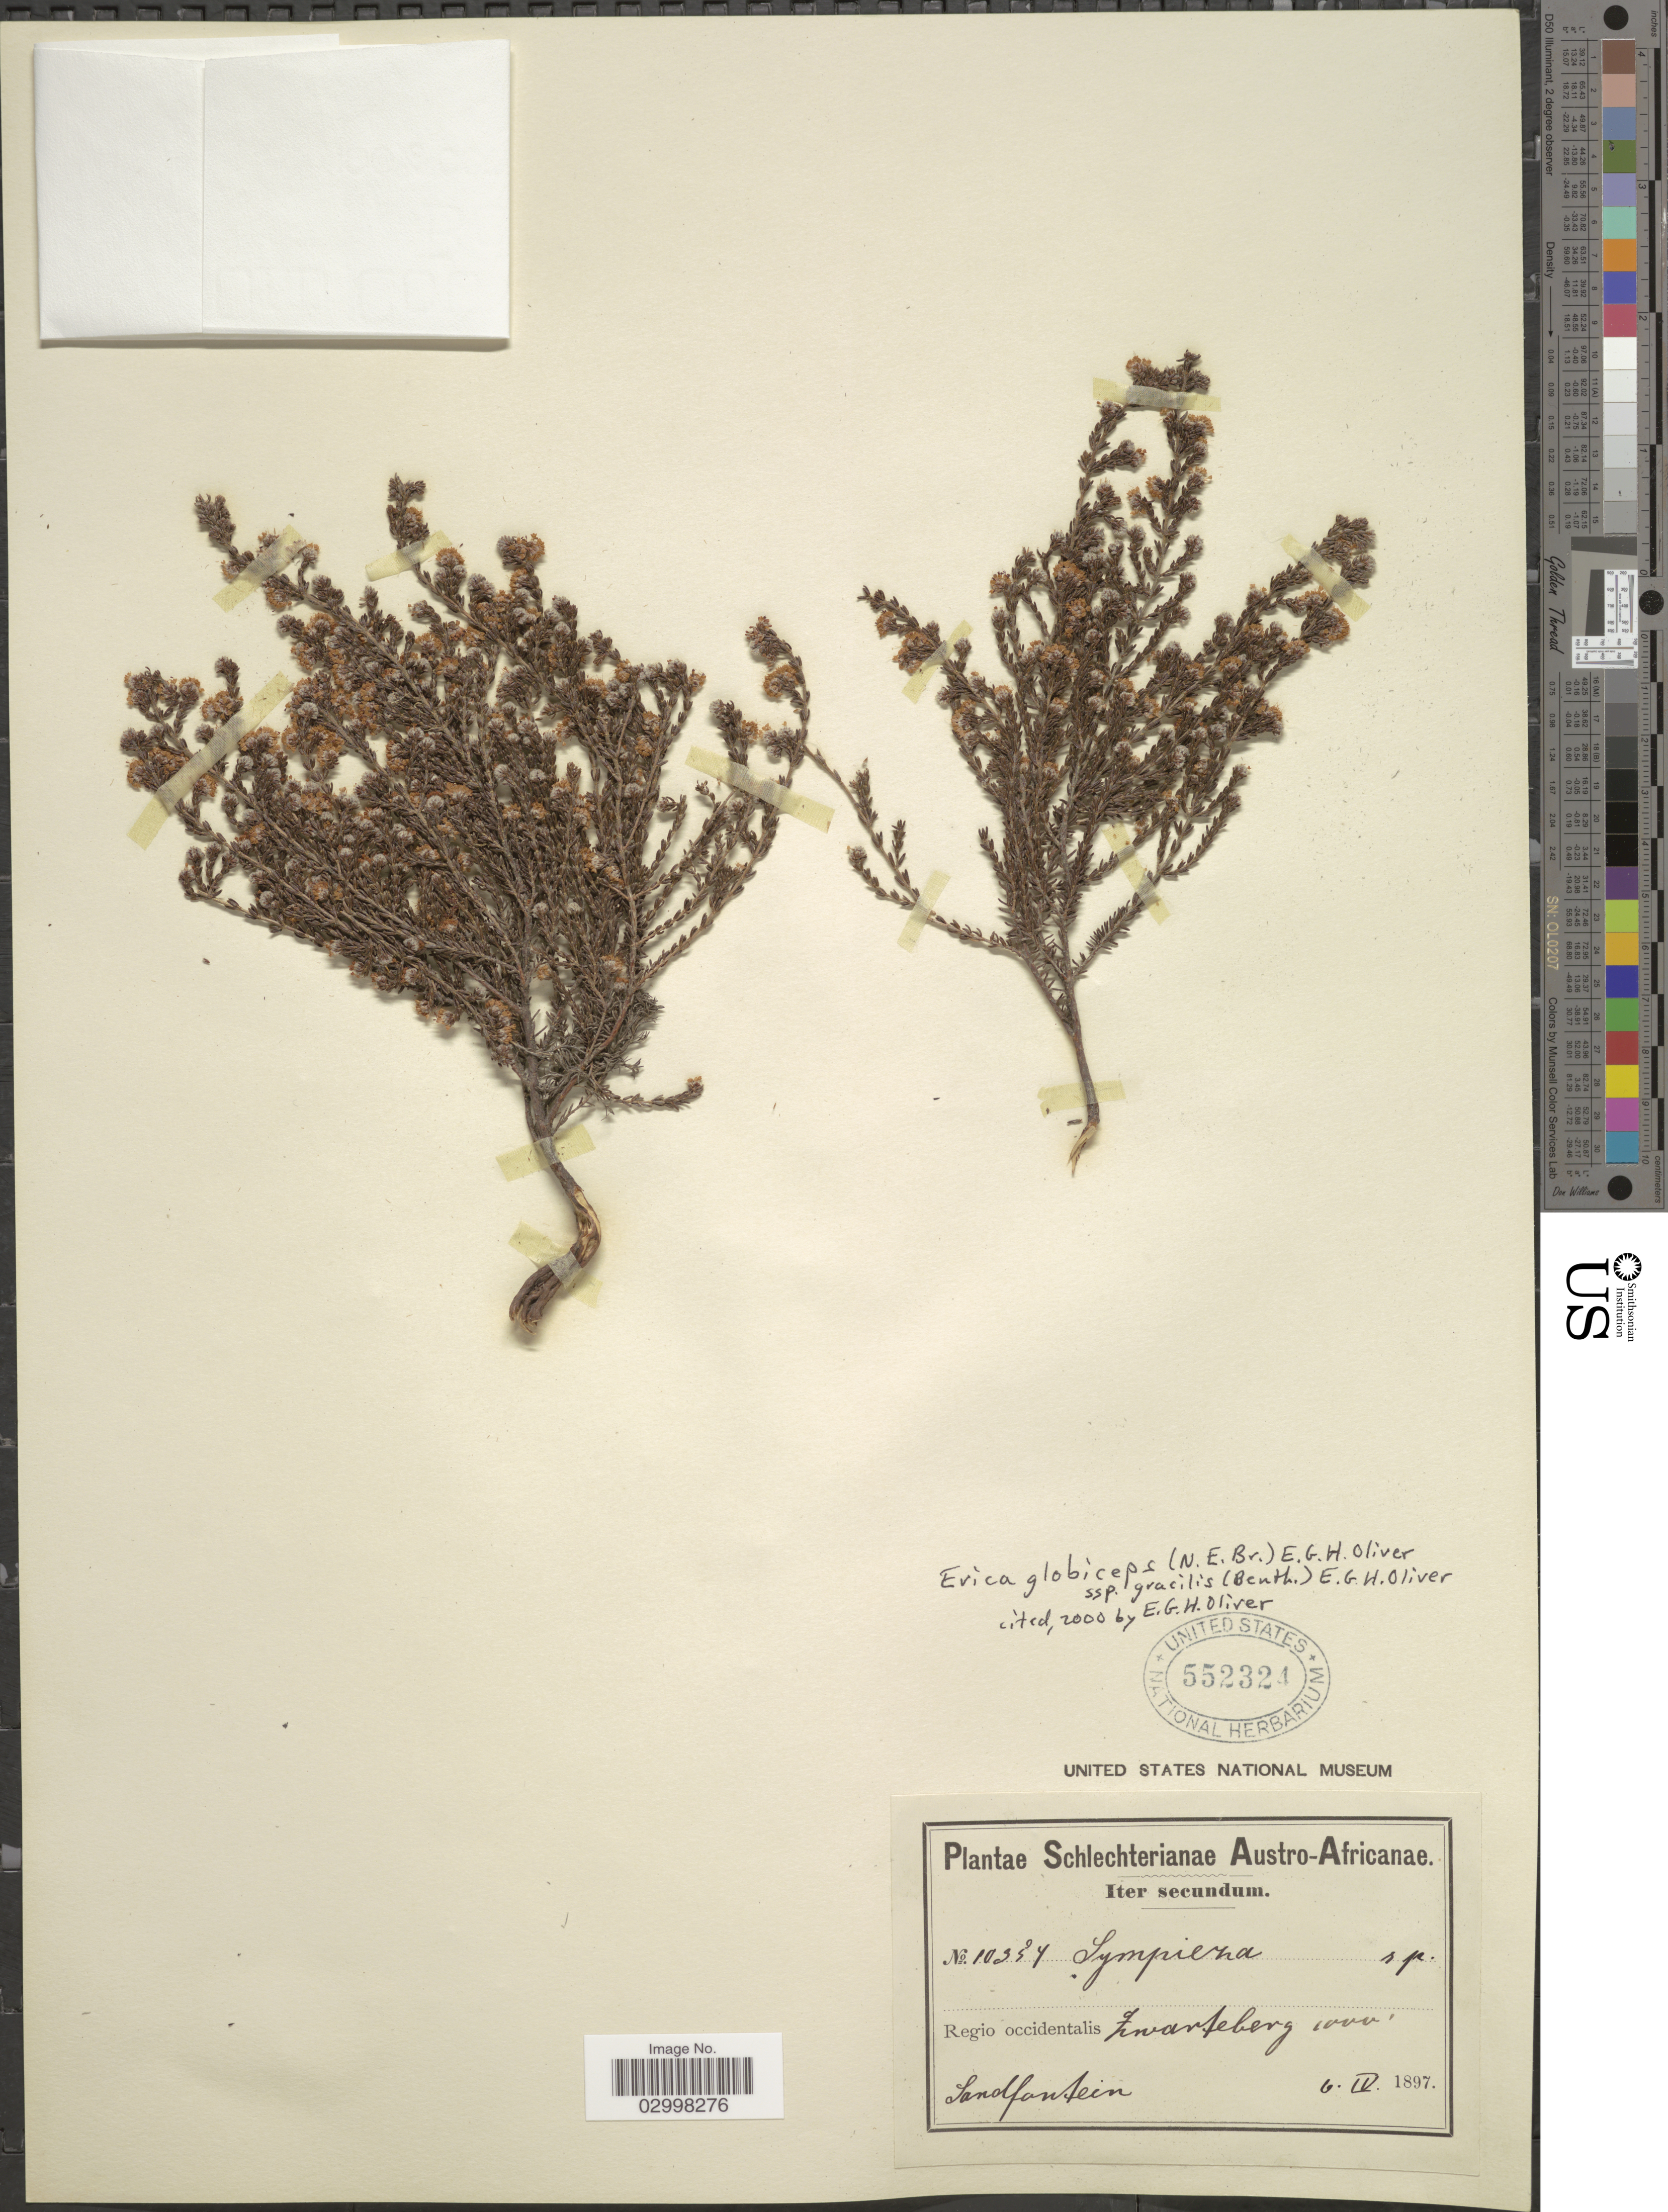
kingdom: Plantae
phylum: Tracheophyta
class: Magnoliopsida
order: Ericales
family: Ericaceae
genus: Erica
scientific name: Erica globiceps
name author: (N.E. Br.) E.G.H. Oliv.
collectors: Schlechter, --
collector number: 10354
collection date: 1897-04-06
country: South Africa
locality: Austro-Africanae. Regio occidentalis Zwarteberg. Sandfontein.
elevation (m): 305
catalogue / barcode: US 552324